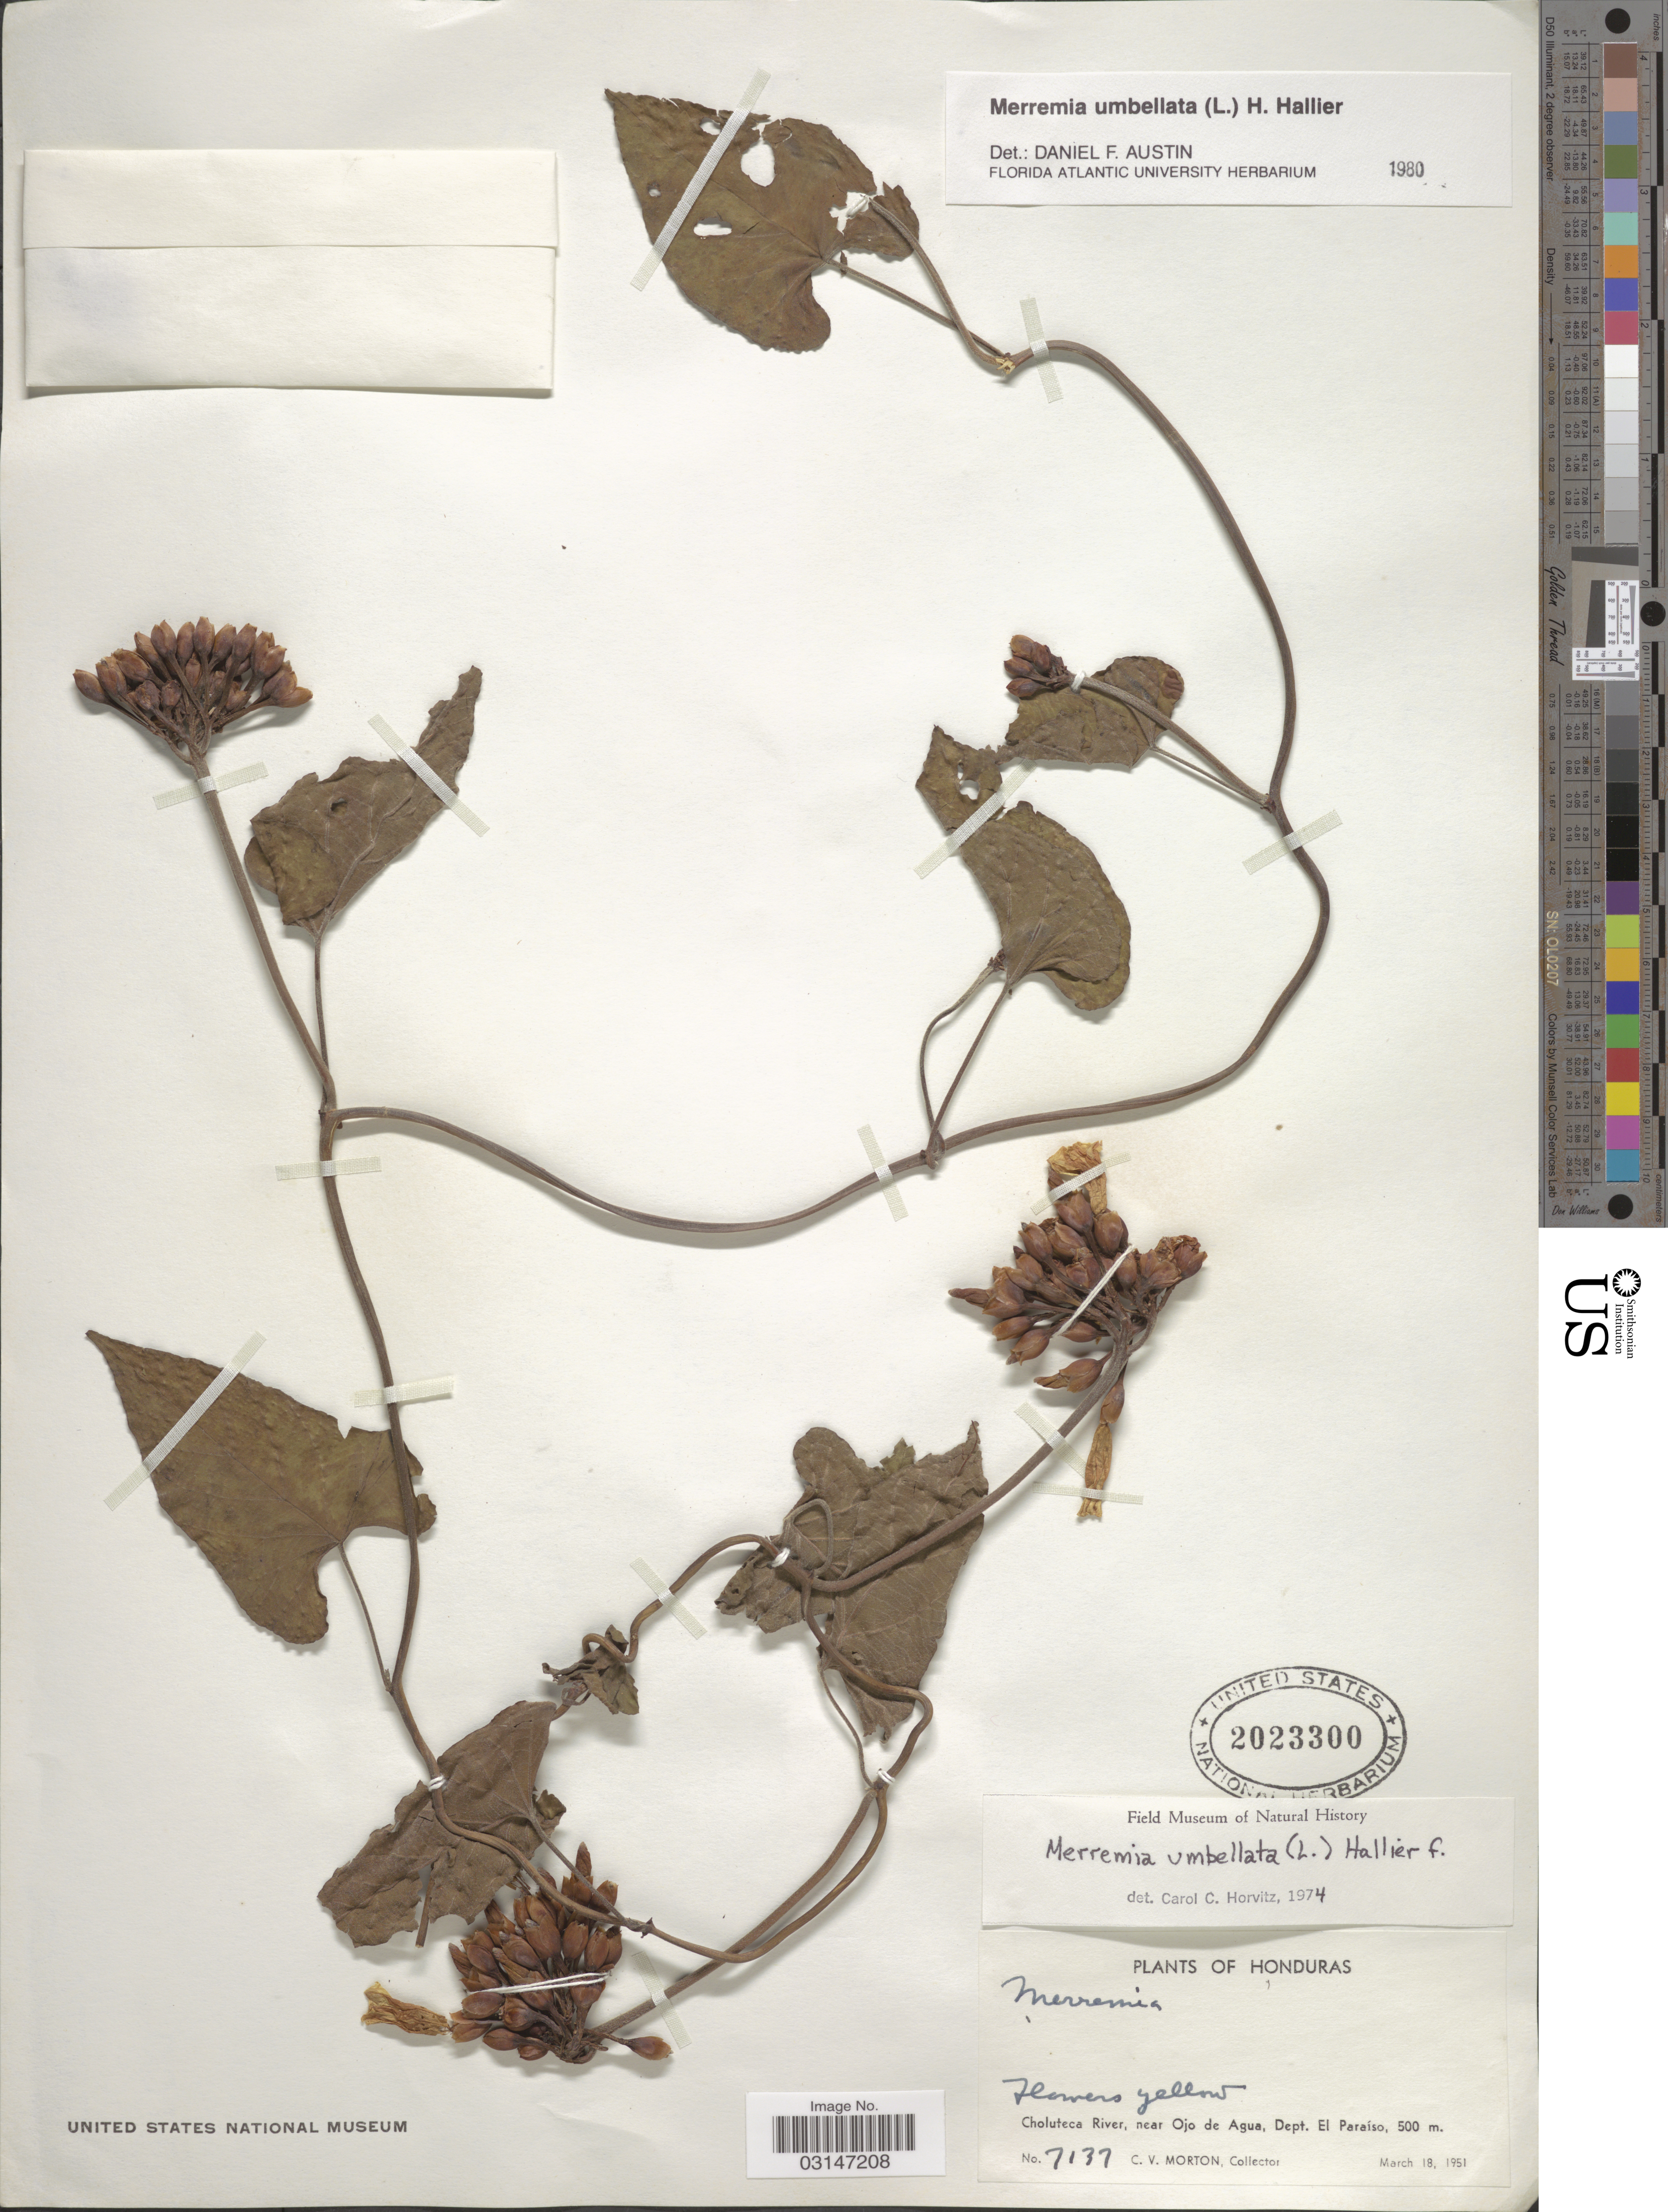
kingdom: Plantae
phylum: Tracheophyta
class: Magnoliopsida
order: Solanales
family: Convolvulaceae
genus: Camonea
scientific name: Camonea umbellata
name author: (L.) A. R. Simões & Staples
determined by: Strong, Mark T., (BOT), Smithsonian Institution - National Museum of Natural History (UNITED STATES)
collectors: C. V. Morton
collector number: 71377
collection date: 1951-03-18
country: Honduras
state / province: El Paraíso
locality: Choluteca River, near Ojo de Agua, Dept. El Paraíso.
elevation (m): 500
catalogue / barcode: US 2023300